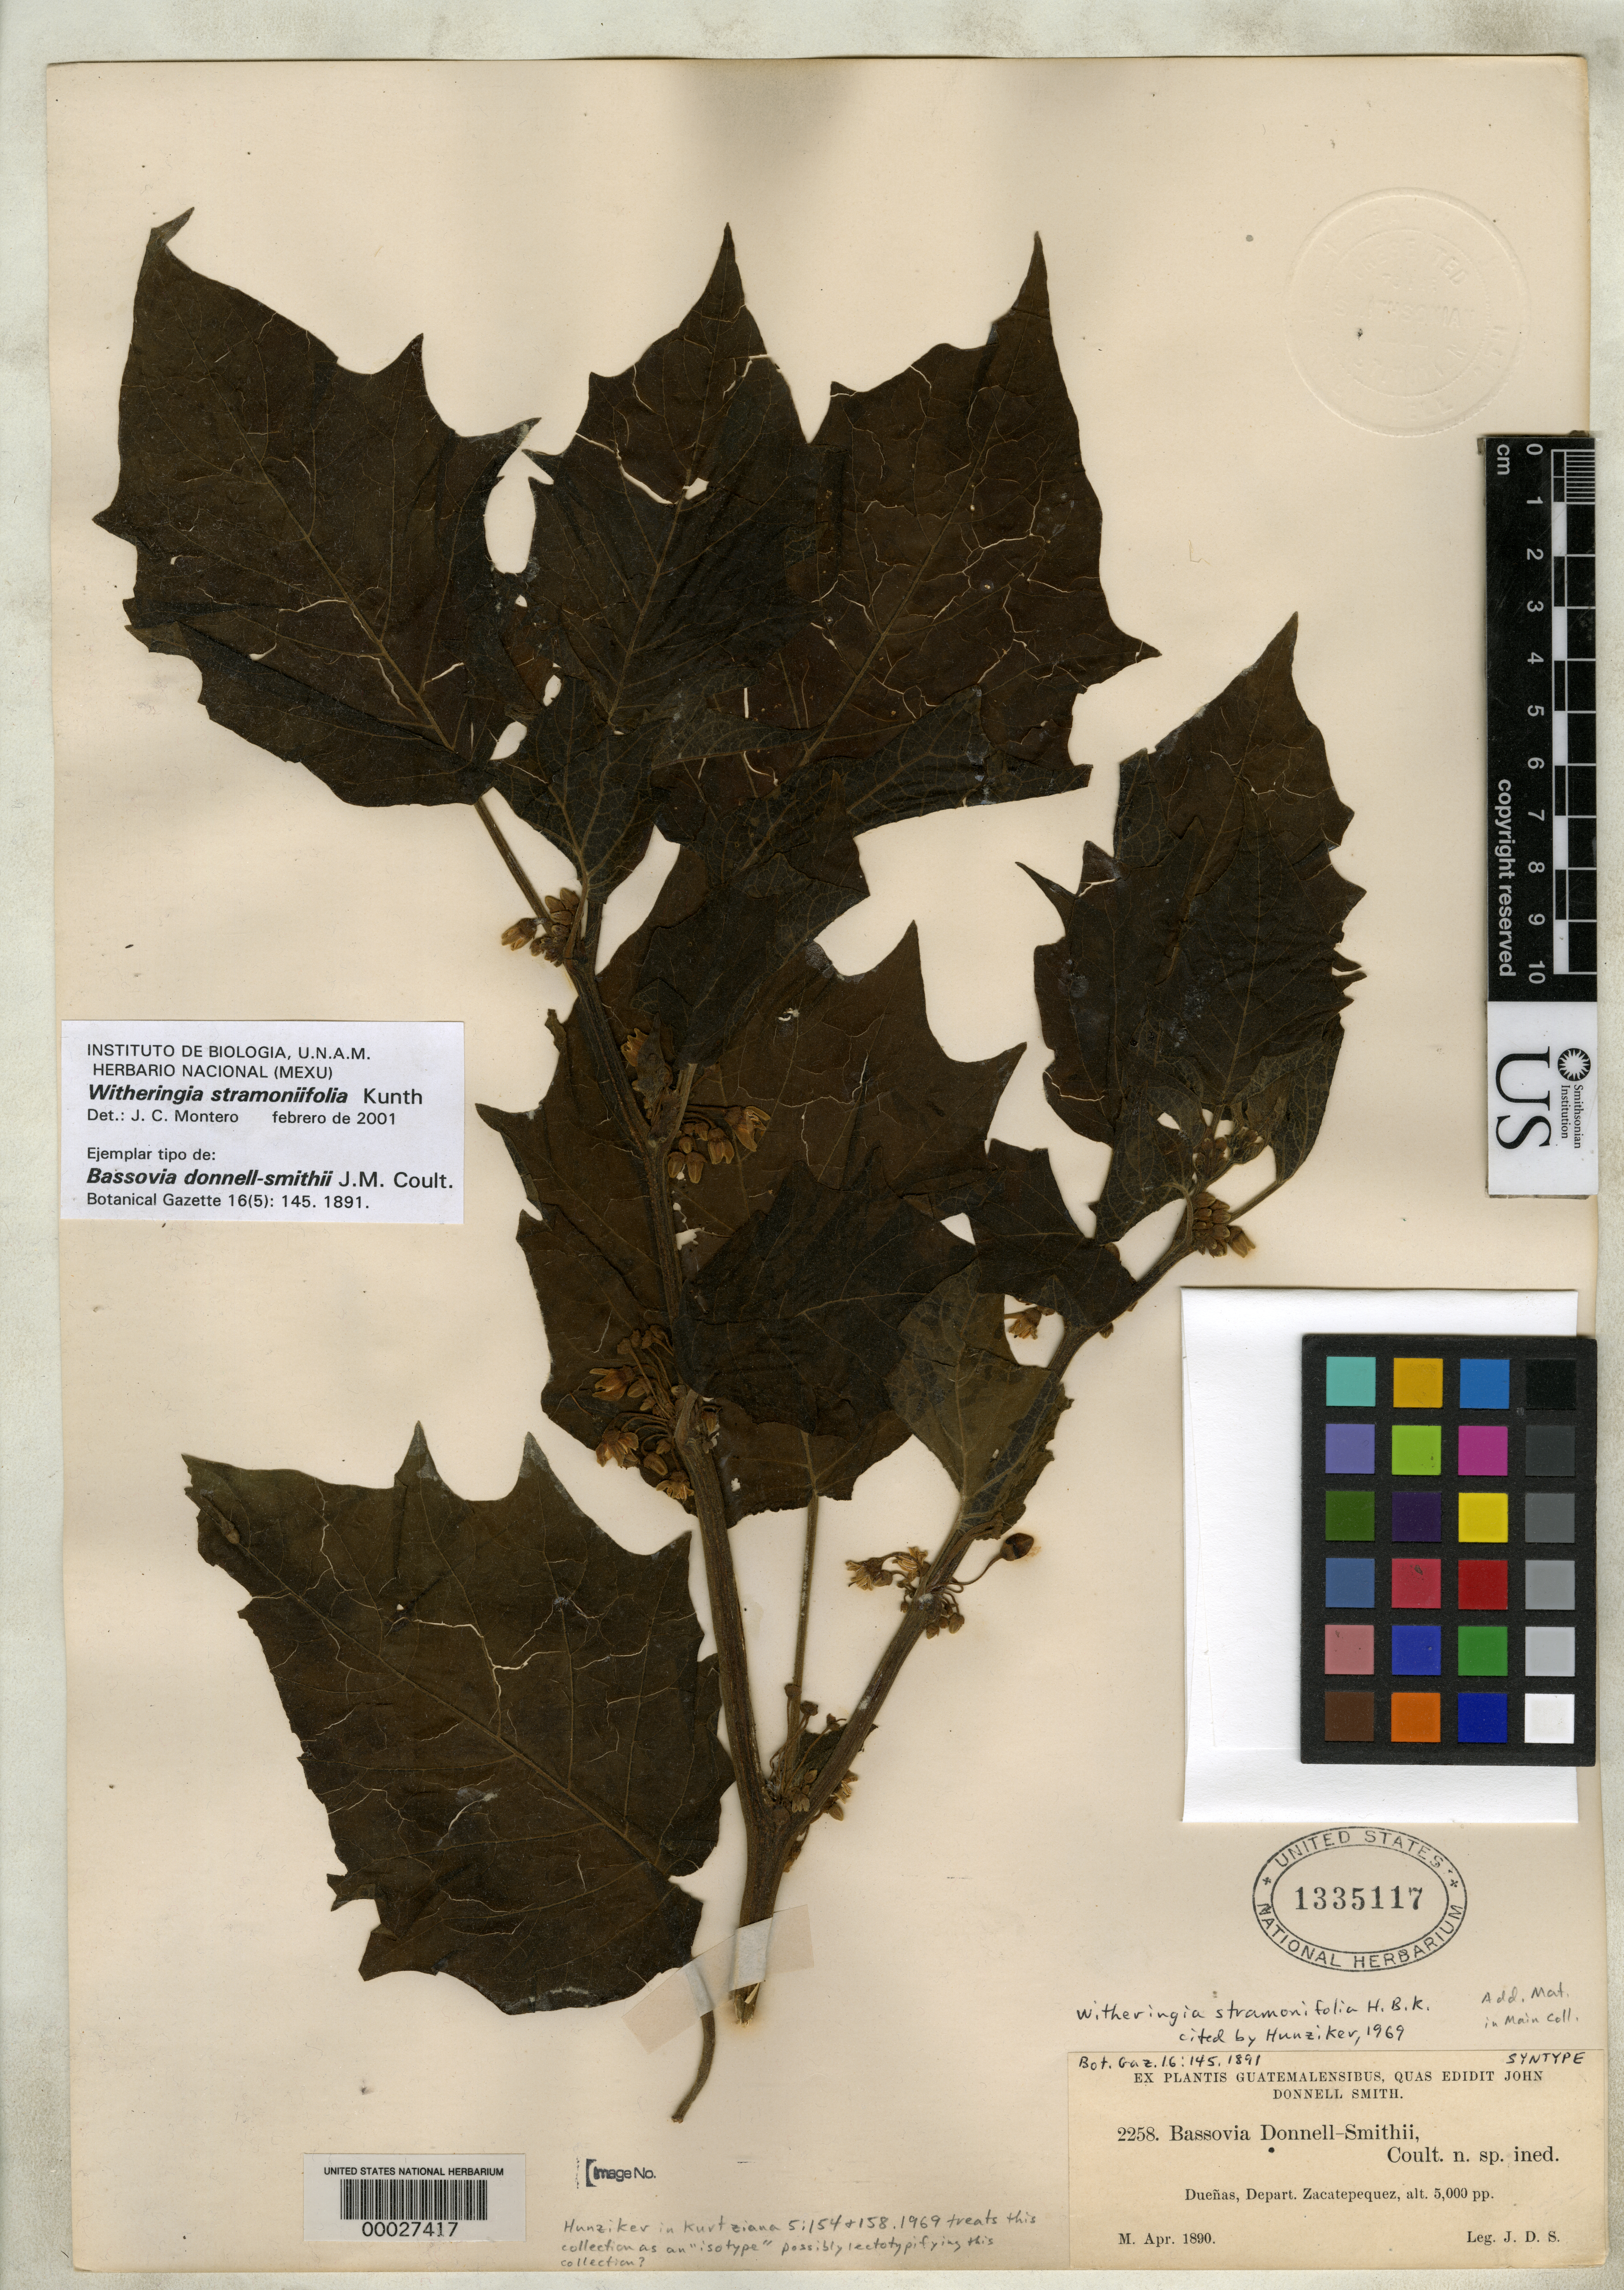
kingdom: Plantae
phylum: Tracheophyta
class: Magnoliopsida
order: Solanales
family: Solanaceae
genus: Bassovia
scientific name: Bassovia donnell-smithii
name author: J.M. Coult.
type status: Syntype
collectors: J. Donnell Smith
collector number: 2258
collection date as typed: May 1890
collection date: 1890-05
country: Guatemala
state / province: Sacatepéquez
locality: Duenas.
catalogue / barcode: US 1335117